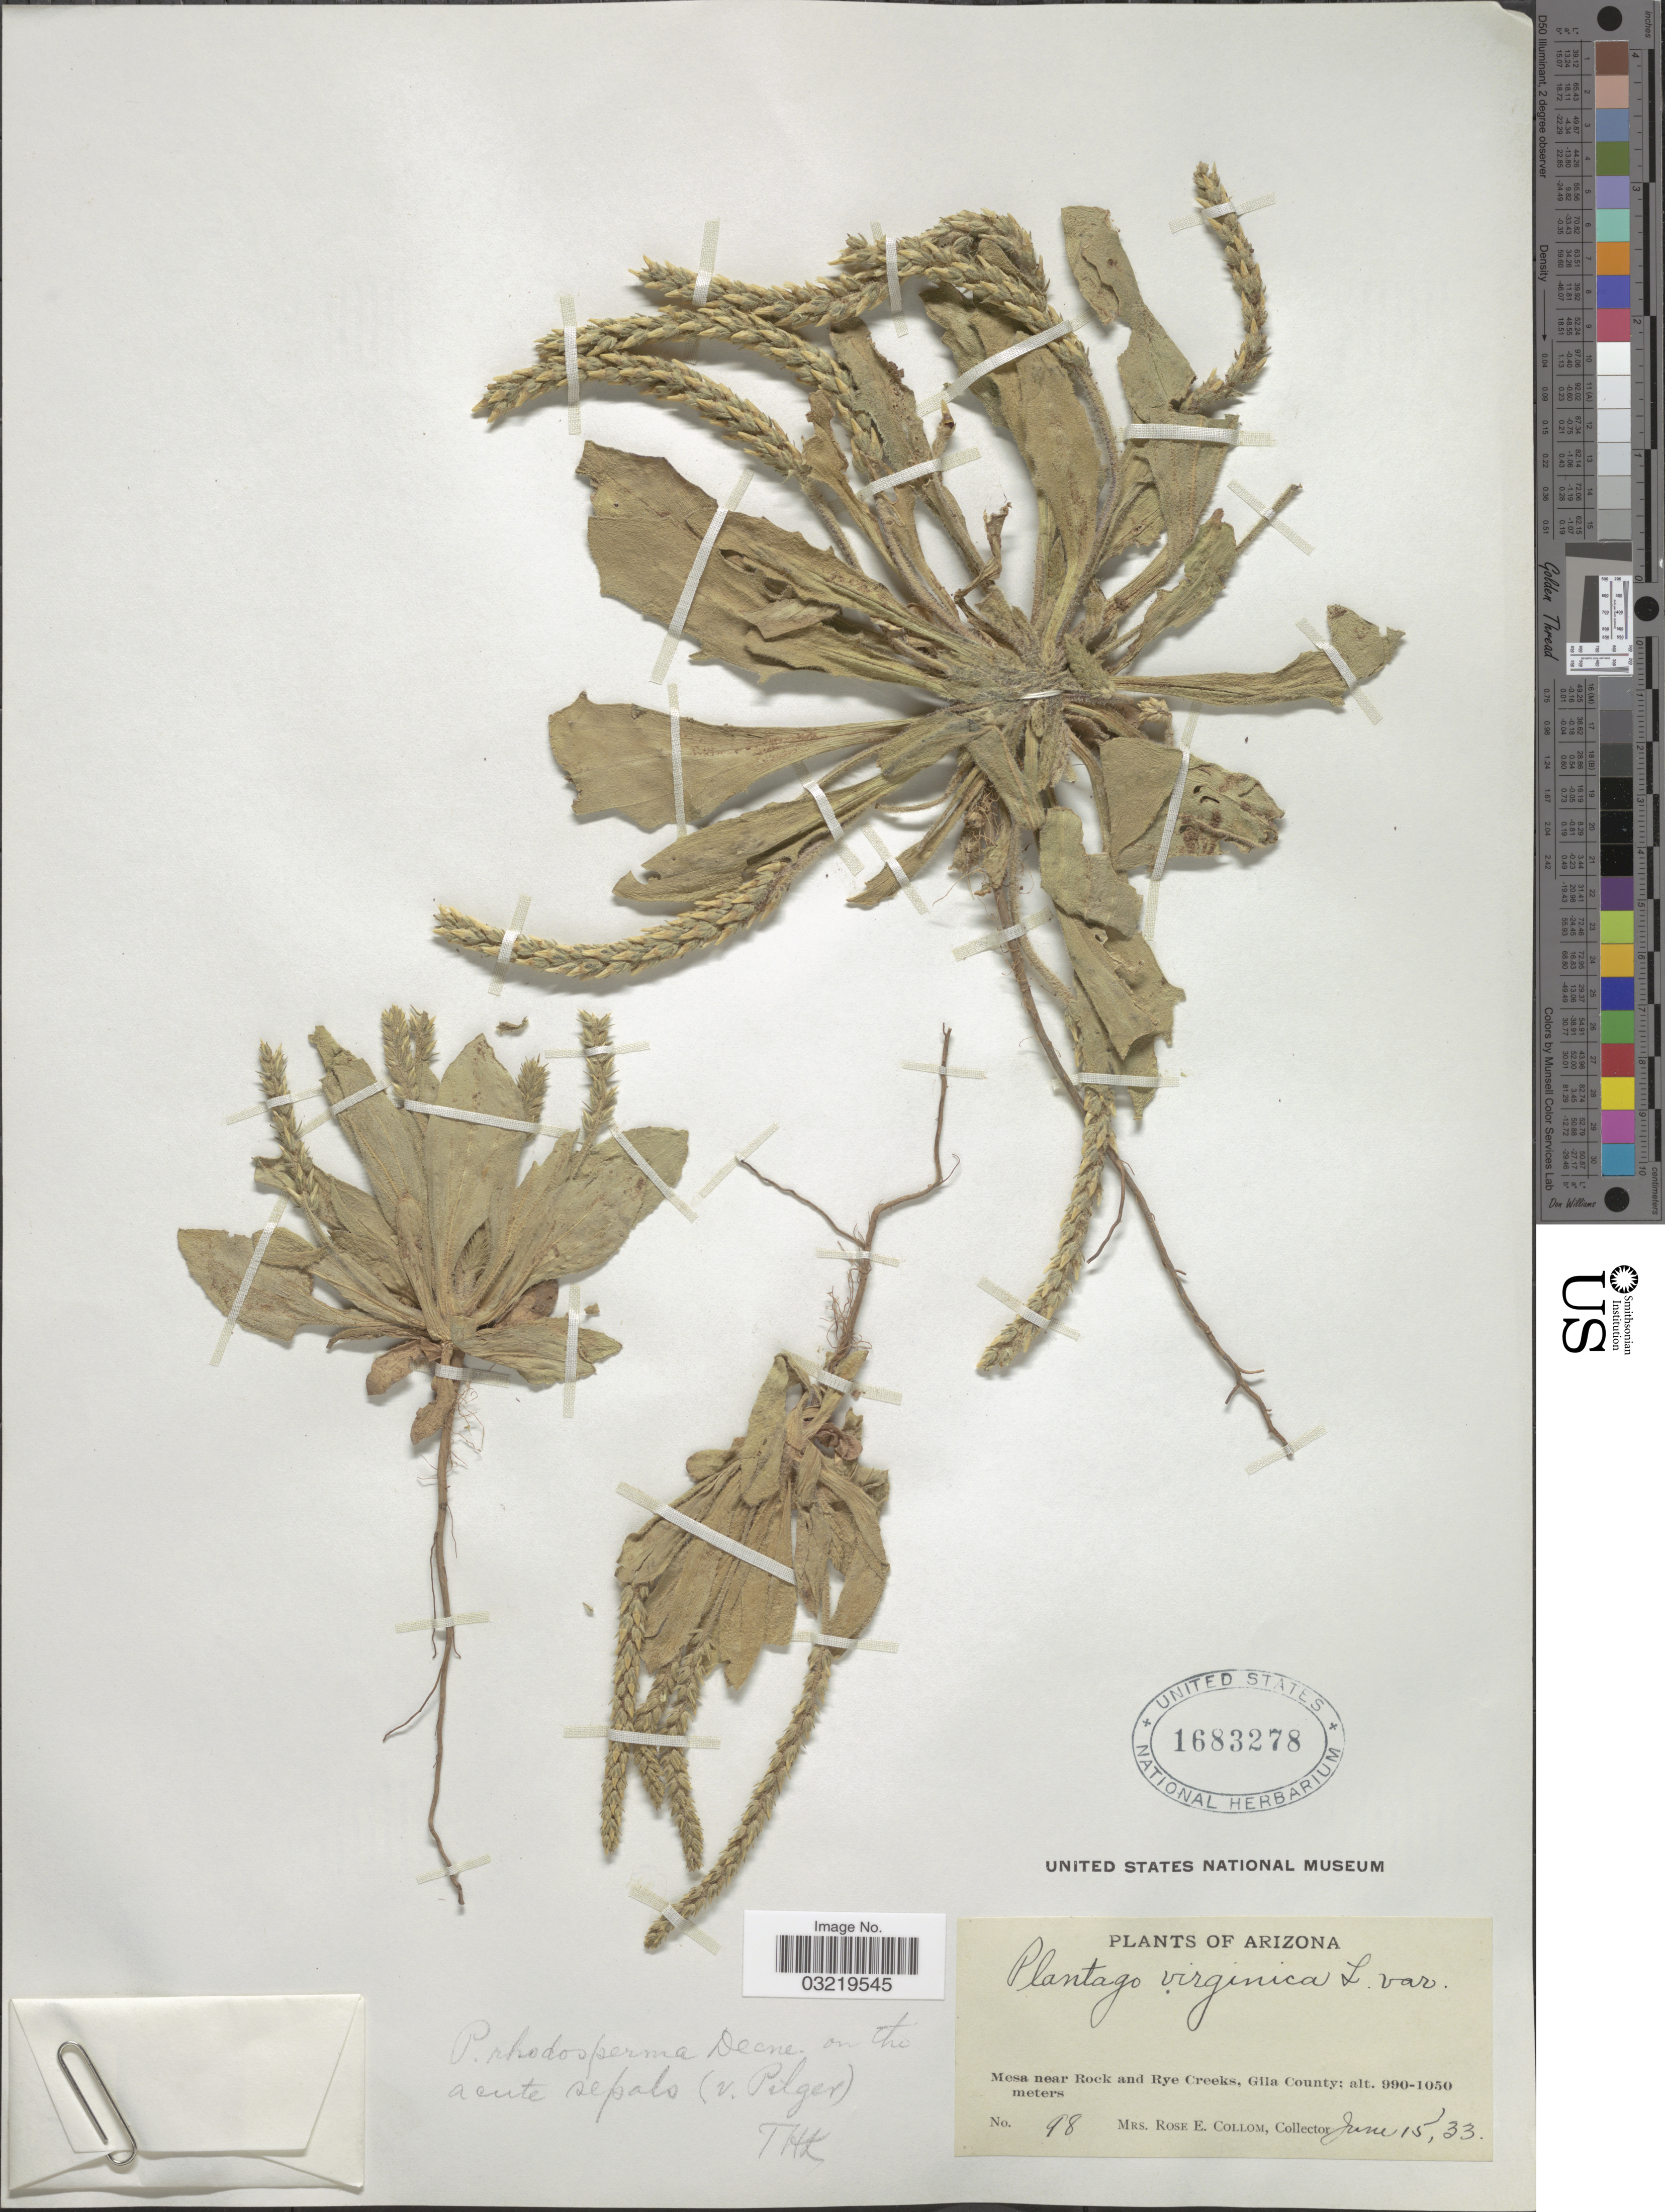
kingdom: Plantae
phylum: Tracheophyta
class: Magnoliopsida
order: Lamiales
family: Plantaginaceae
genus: Plantago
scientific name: Plantago rhodosperma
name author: Decne.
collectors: R. E. Collom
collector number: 98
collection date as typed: Transcribed d/m/y: 15/6/33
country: United States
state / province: Arizona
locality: Mesa near Rock and Rye Creeks, Gila County.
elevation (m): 990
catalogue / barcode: US 1683278